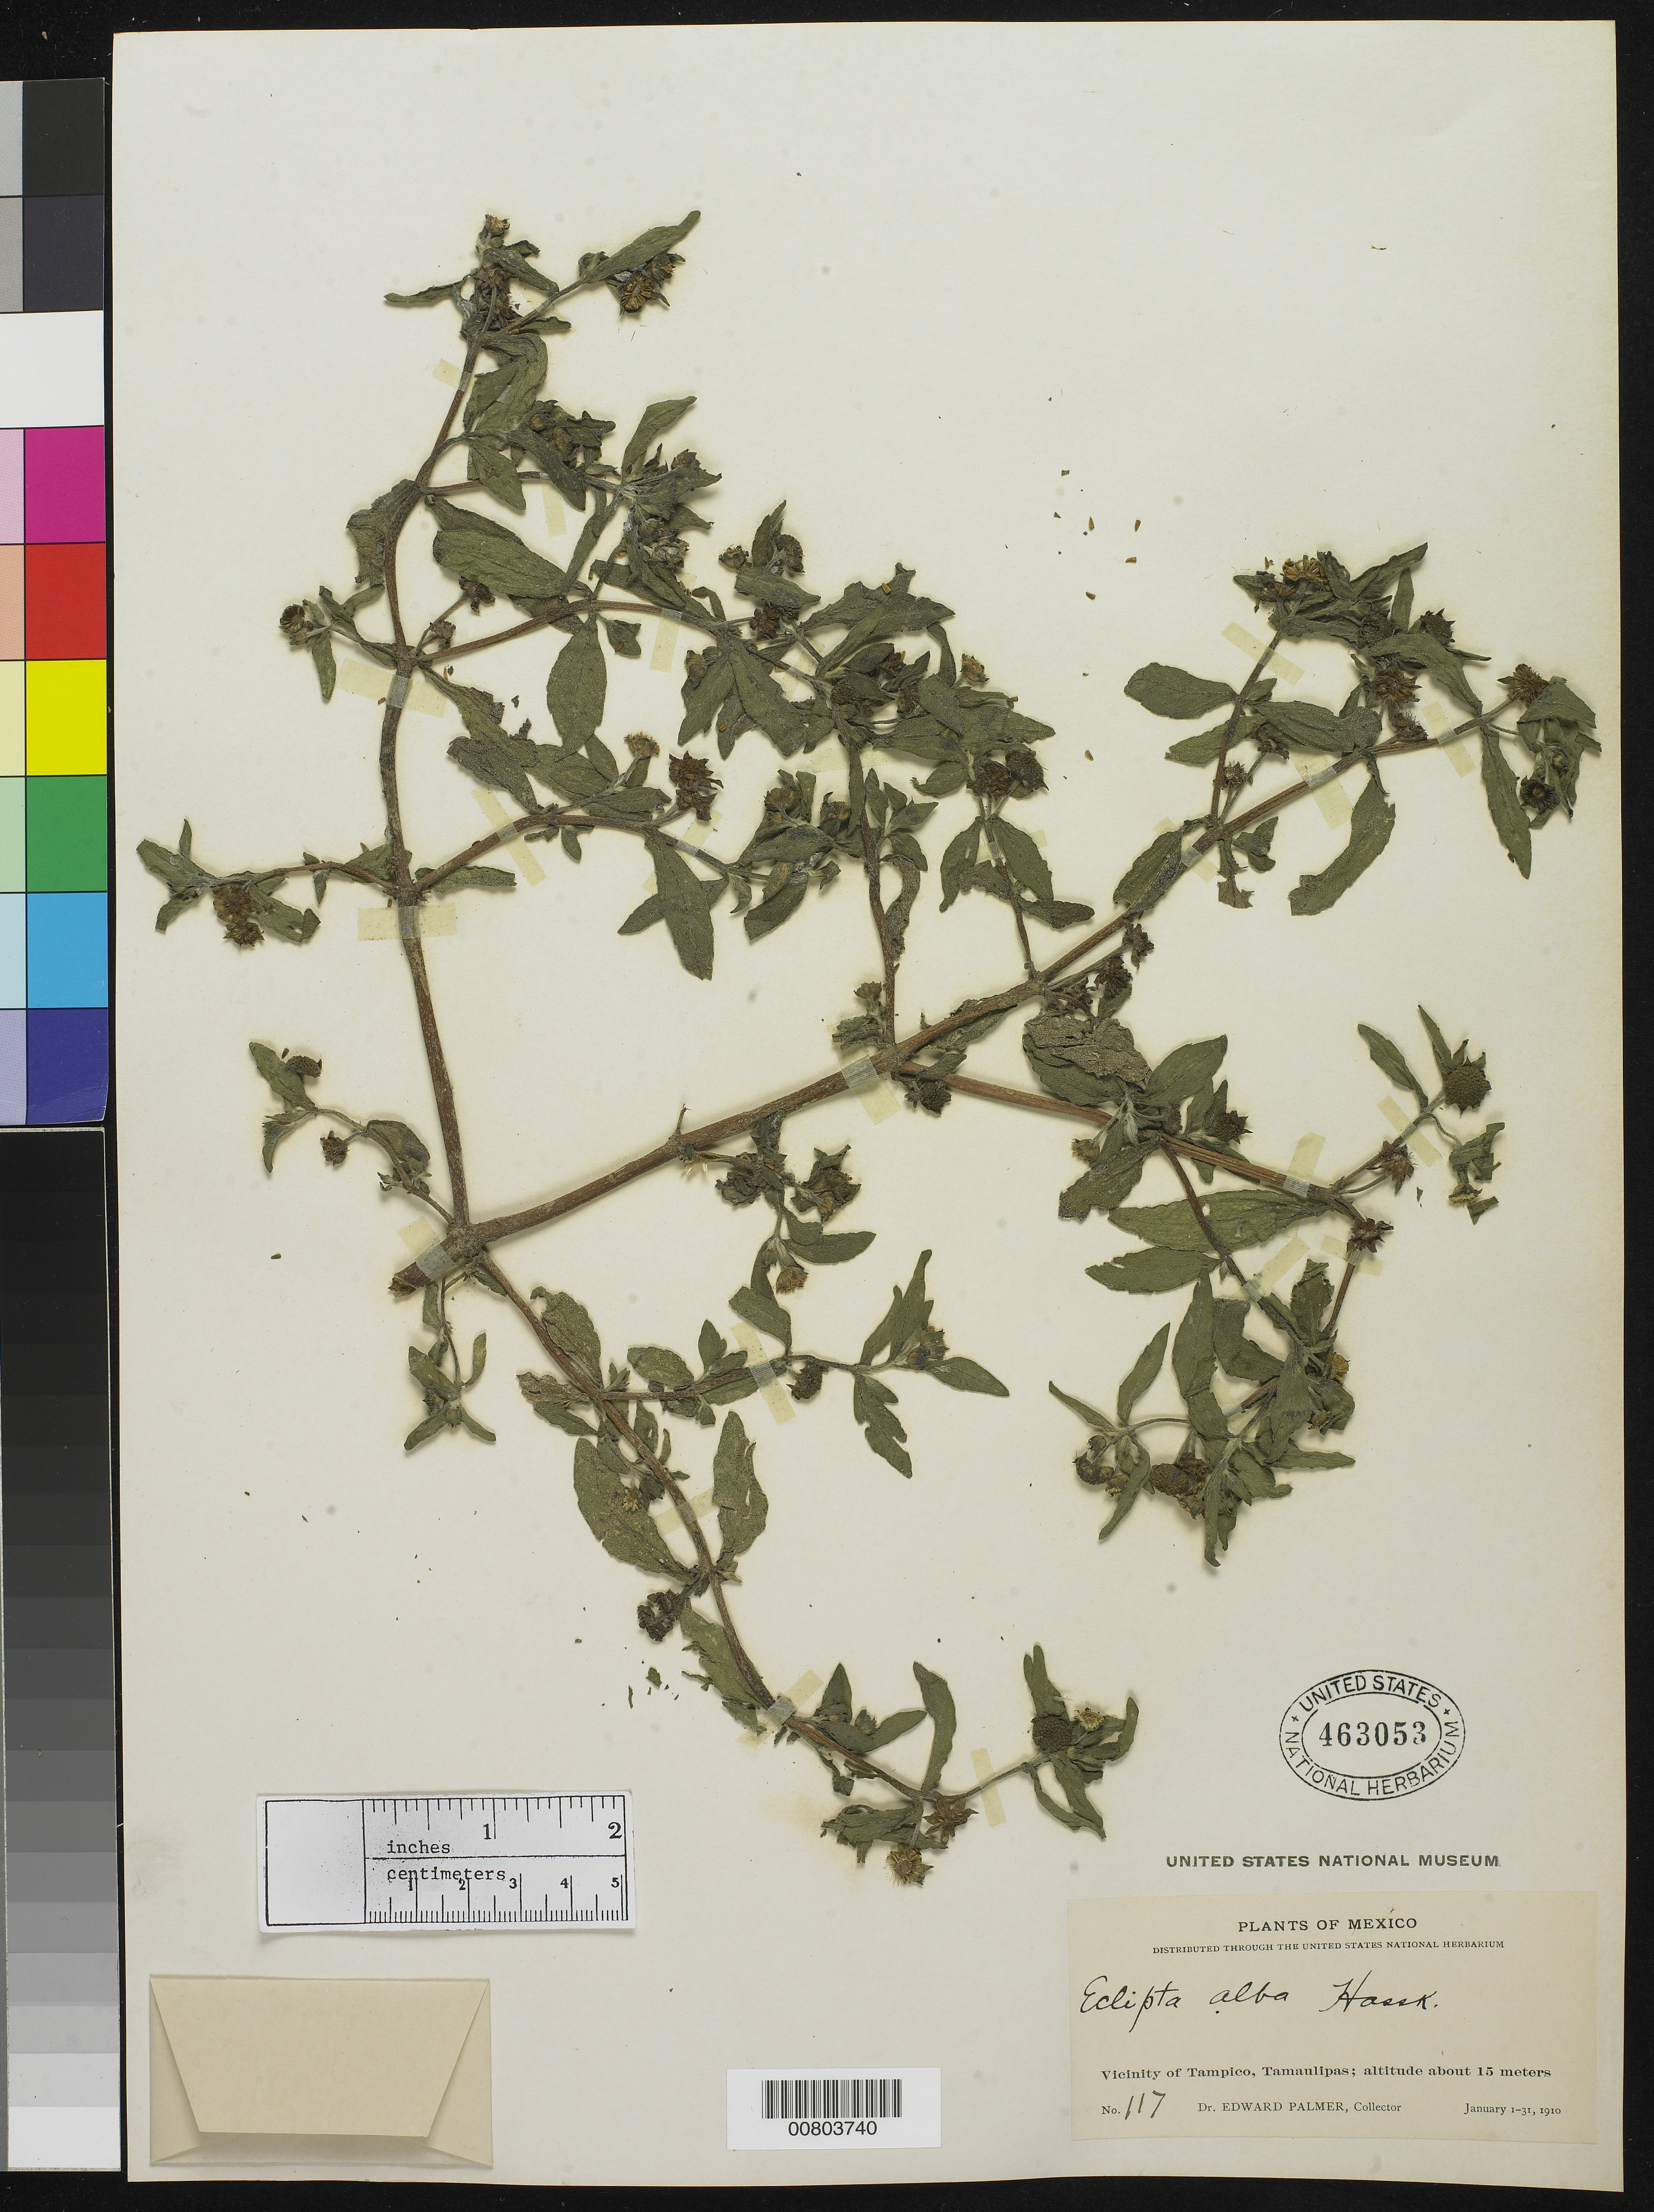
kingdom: Plantae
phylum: Tracheophyta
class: Magnoliopsida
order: Asterales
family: Asteraceae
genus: Eclipta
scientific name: Eclipta alba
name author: (L.) Hassk.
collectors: E. Palmer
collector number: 117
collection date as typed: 01 Jan 1910 to 31 Jan 1910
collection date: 1910-01-01/1910-01-31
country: Mexico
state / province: Tamaulipas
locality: Vicinity of Tampico, Tamaulipas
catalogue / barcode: US 463053